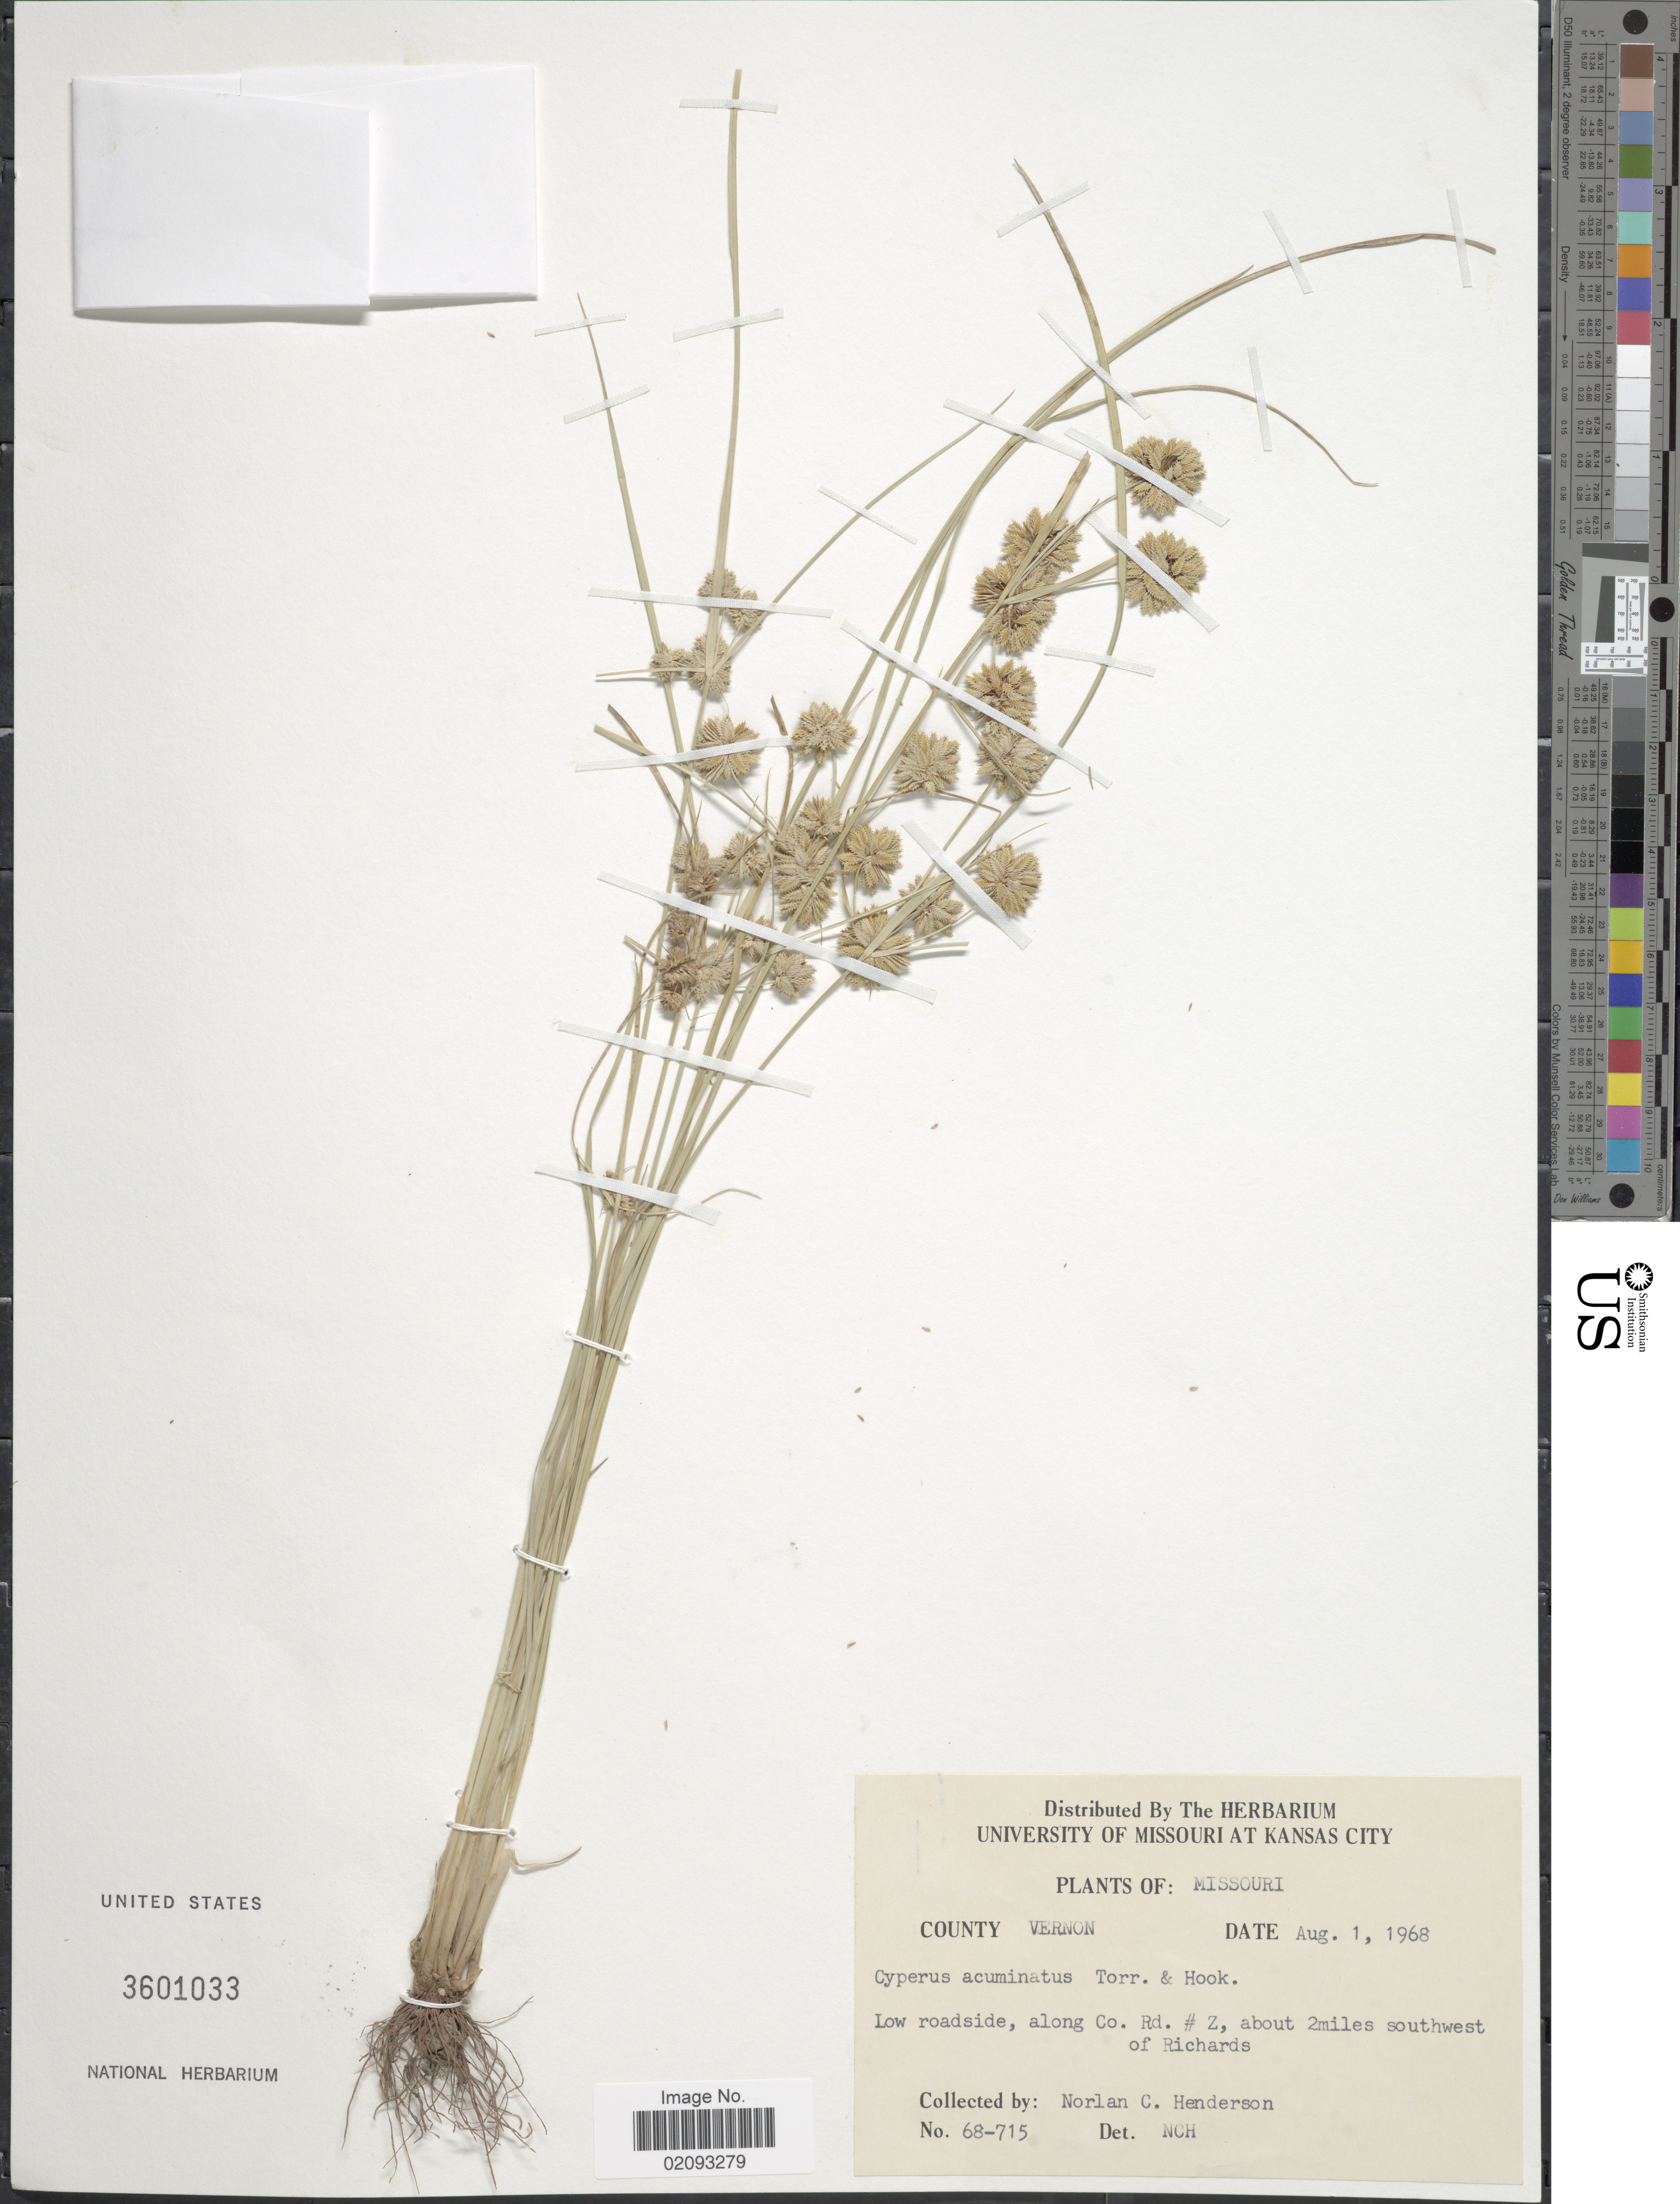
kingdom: Plantae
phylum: Tracheophyta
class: Liliopsida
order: Poales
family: Cyperaceae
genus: Cyperus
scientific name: Cyperus acuminatus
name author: Torr. & Hook.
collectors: N. C. Henderson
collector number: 68-715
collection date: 1968-08-01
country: United States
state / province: Missouri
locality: County Vernon. Along Co. Rd # Z, about 2miles southwest of Richards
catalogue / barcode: US 3601033